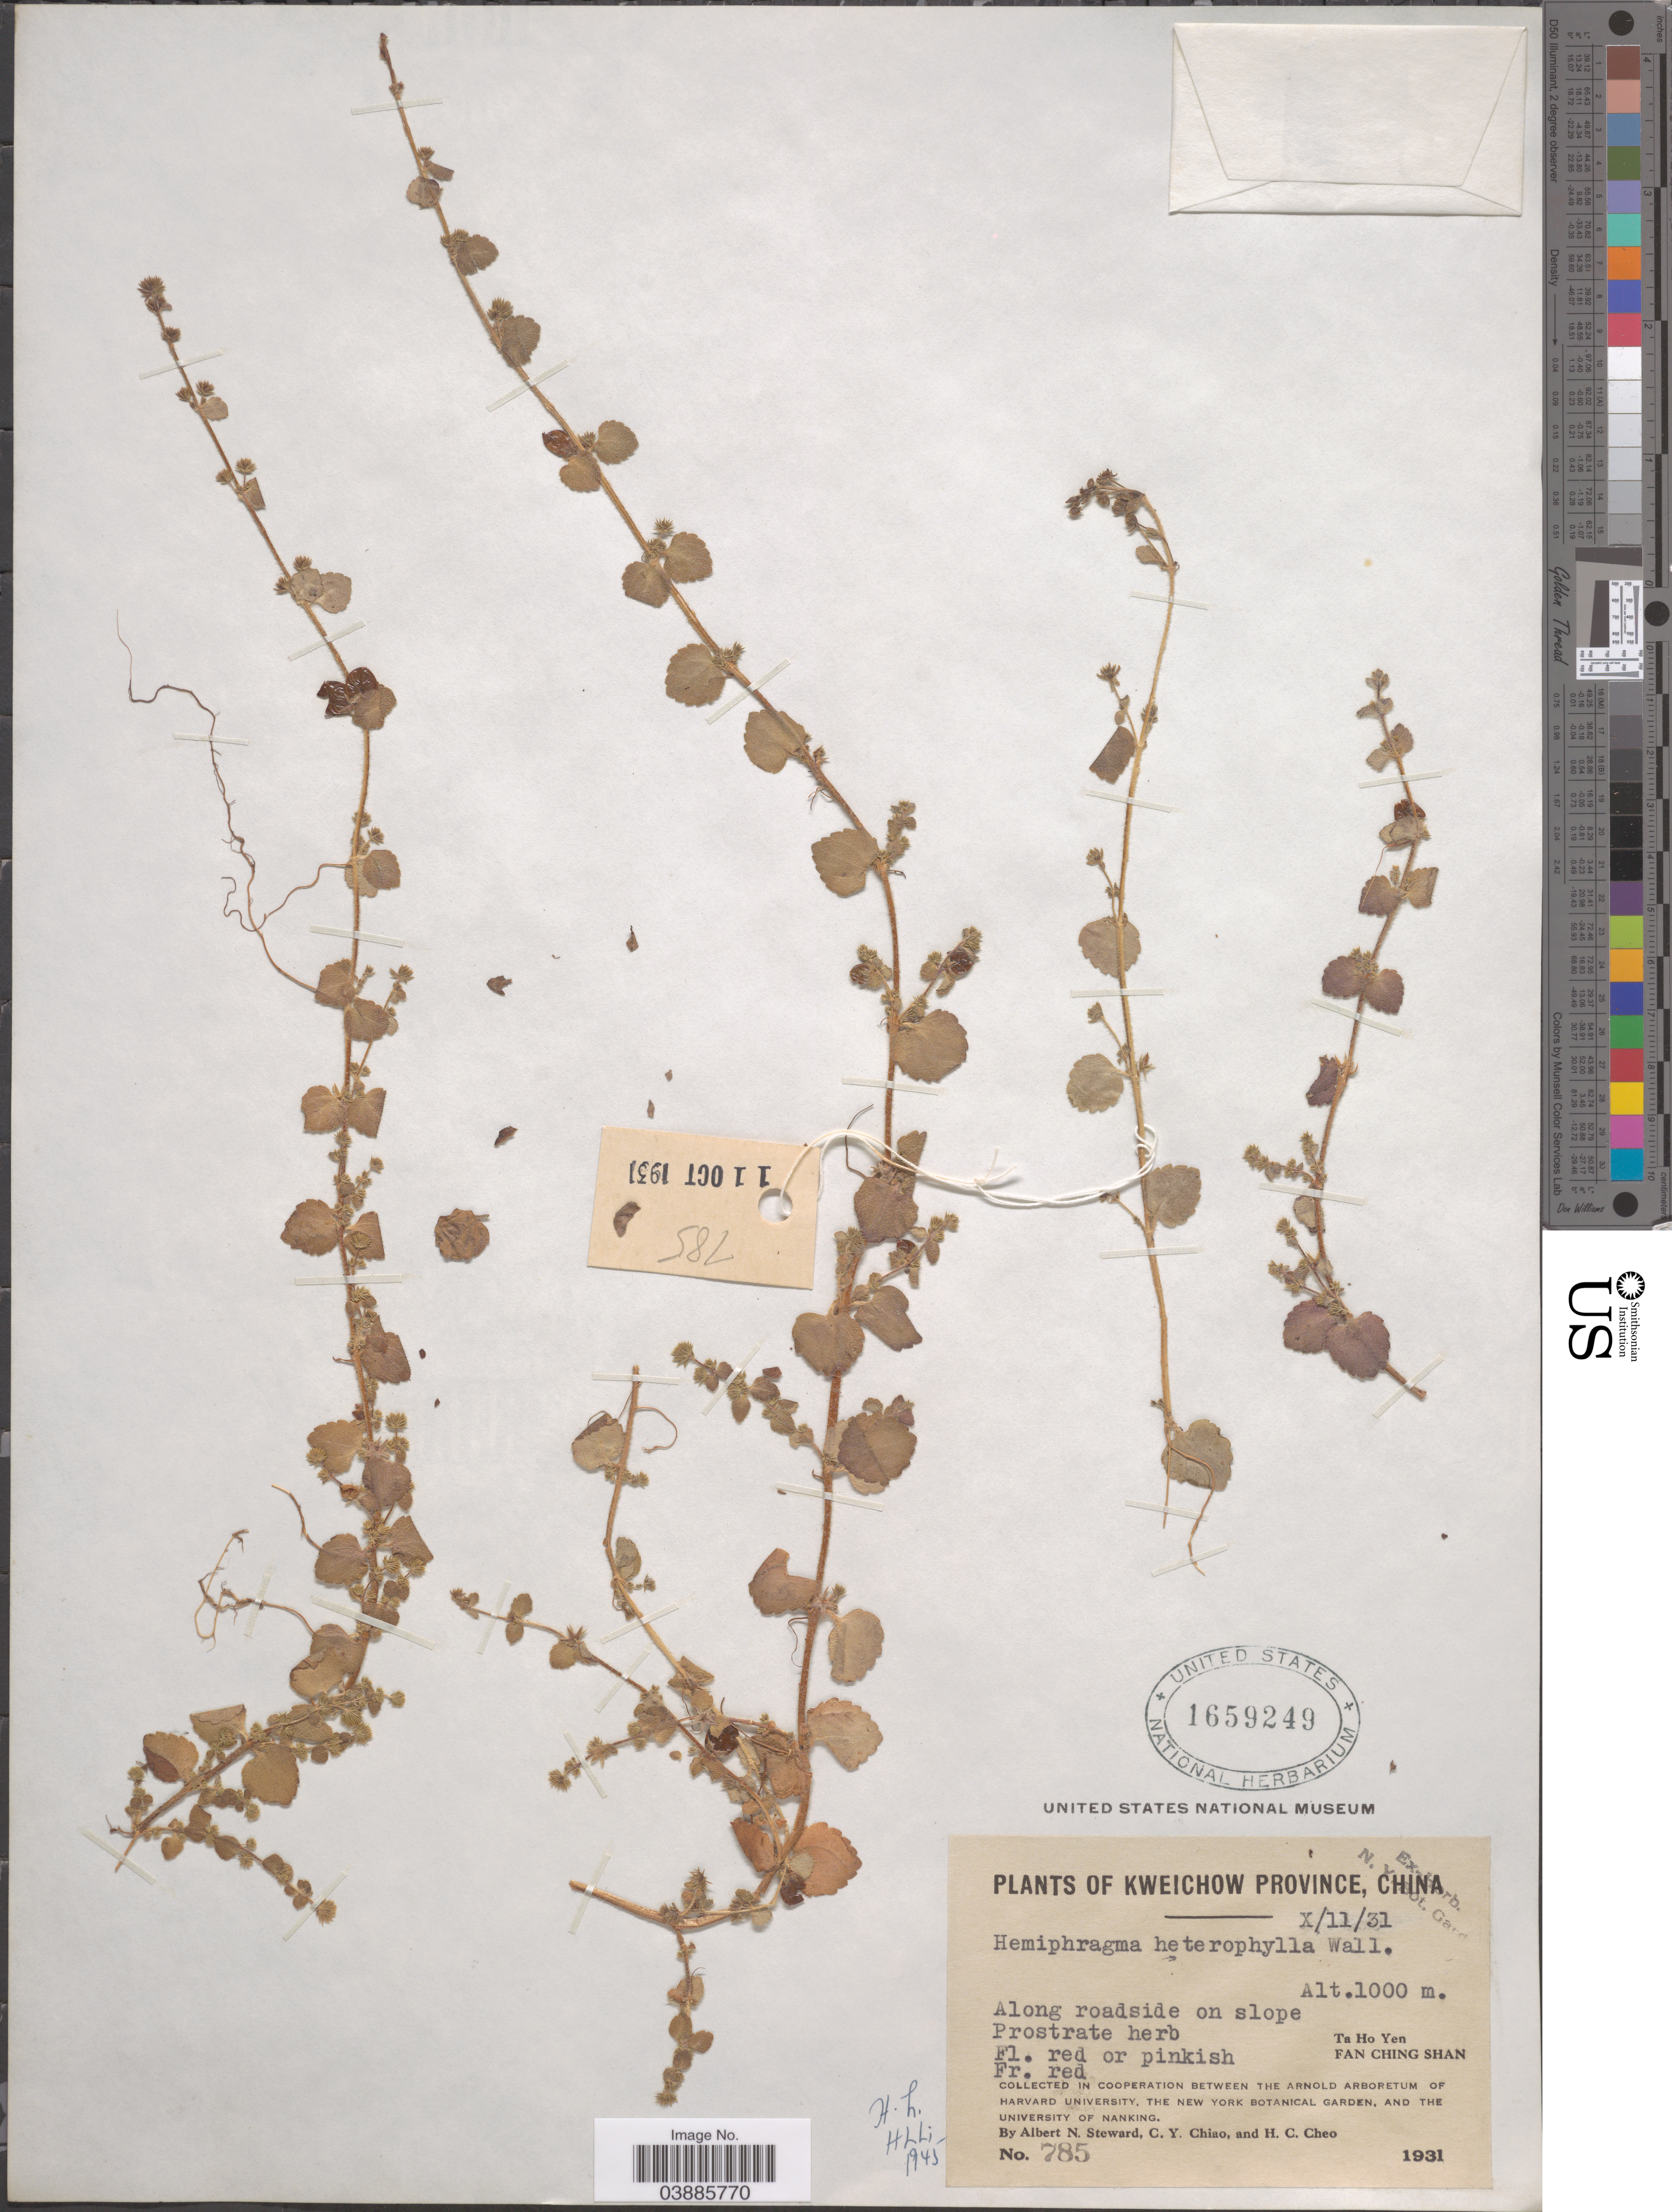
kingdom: Plantae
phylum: Tracheophyta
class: Magnoliopsida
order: Lamiales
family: Plantaginaceae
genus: Hemiphragma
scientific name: Hemiphragma heterophyllum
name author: Wall.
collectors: A. N. Steward, C. Y. Chiao & H. Cheo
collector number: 785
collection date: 1931-10-11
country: China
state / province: Guizhou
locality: Kweichow Province. Along roadside on slope. Ta Ho Yen. Fan Ching Shan.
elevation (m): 1000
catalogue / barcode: US 1659249